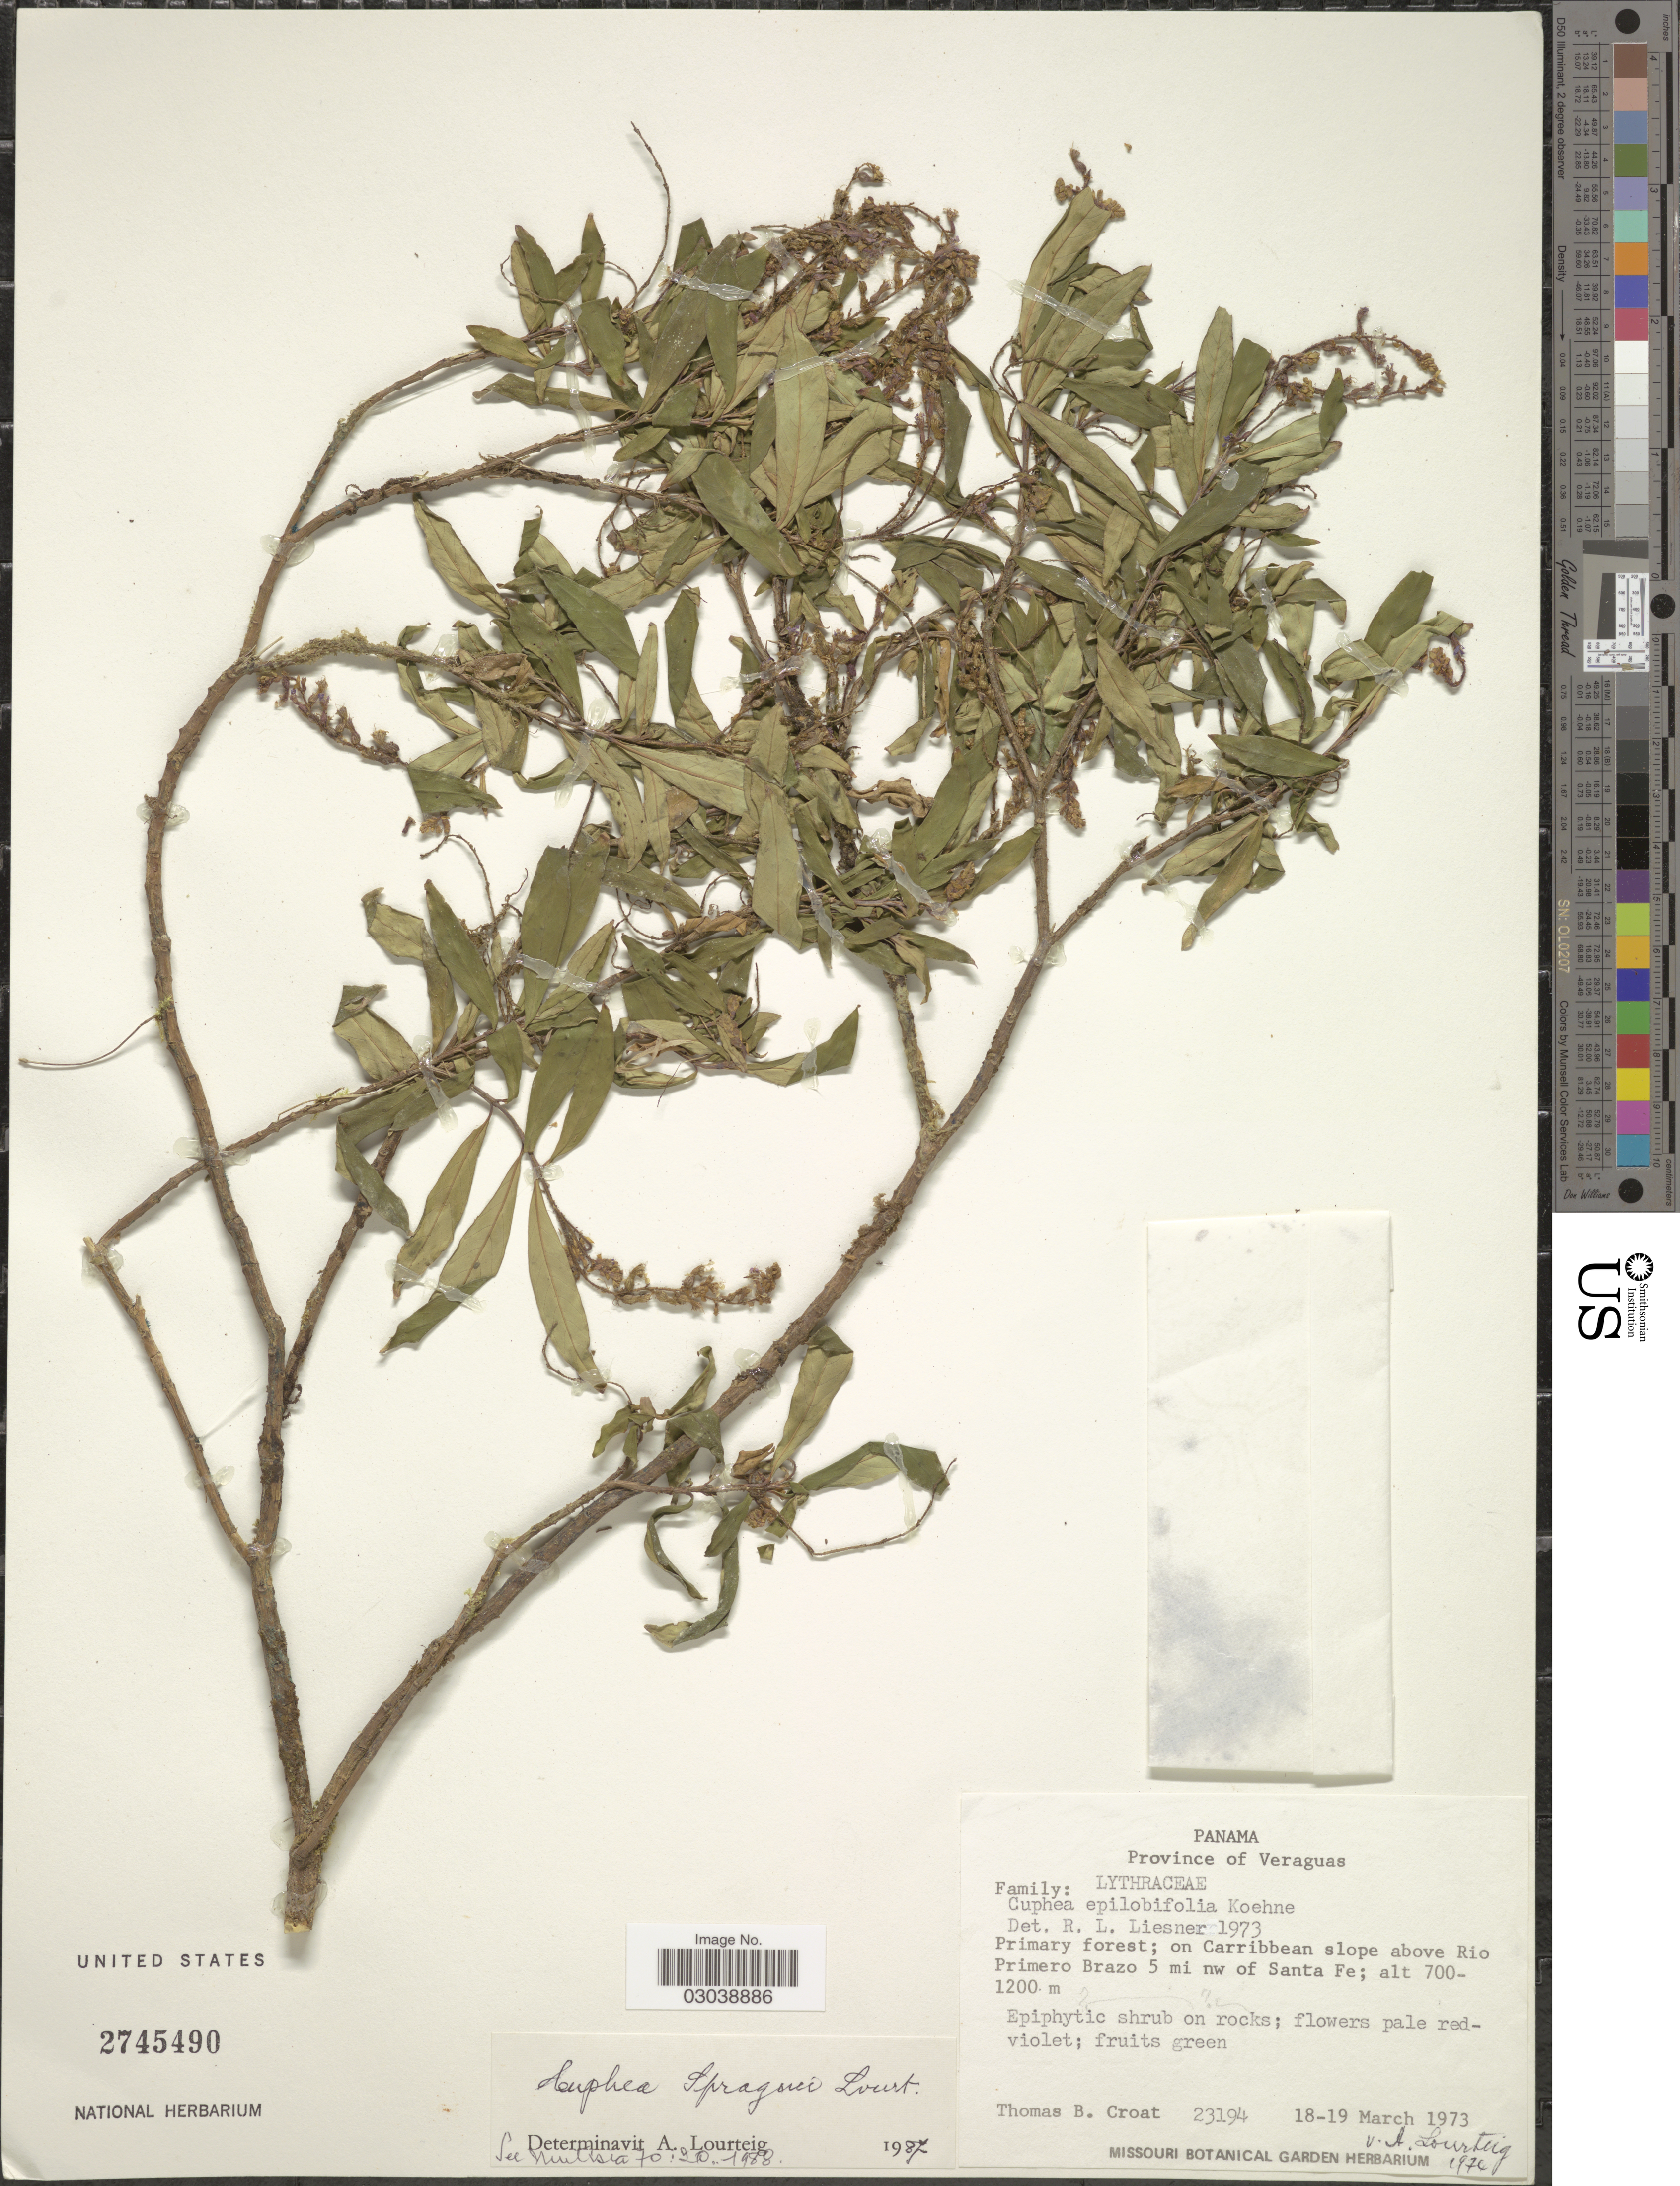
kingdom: Plantae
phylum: Tracheophyta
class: Magnoliopsida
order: Myrtales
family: Lythraceae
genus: Cuphea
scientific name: Cuphea spraguei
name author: Lourteig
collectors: T. B. Croat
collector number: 23194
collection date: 1973-03-18/1973-03-19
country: Panama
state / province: Veraguas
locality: Primary forest; on Caribbean slope above Rio Primero Brazo 5 mi nw of Santa Fe.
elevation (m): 700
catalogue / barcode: US 2745490